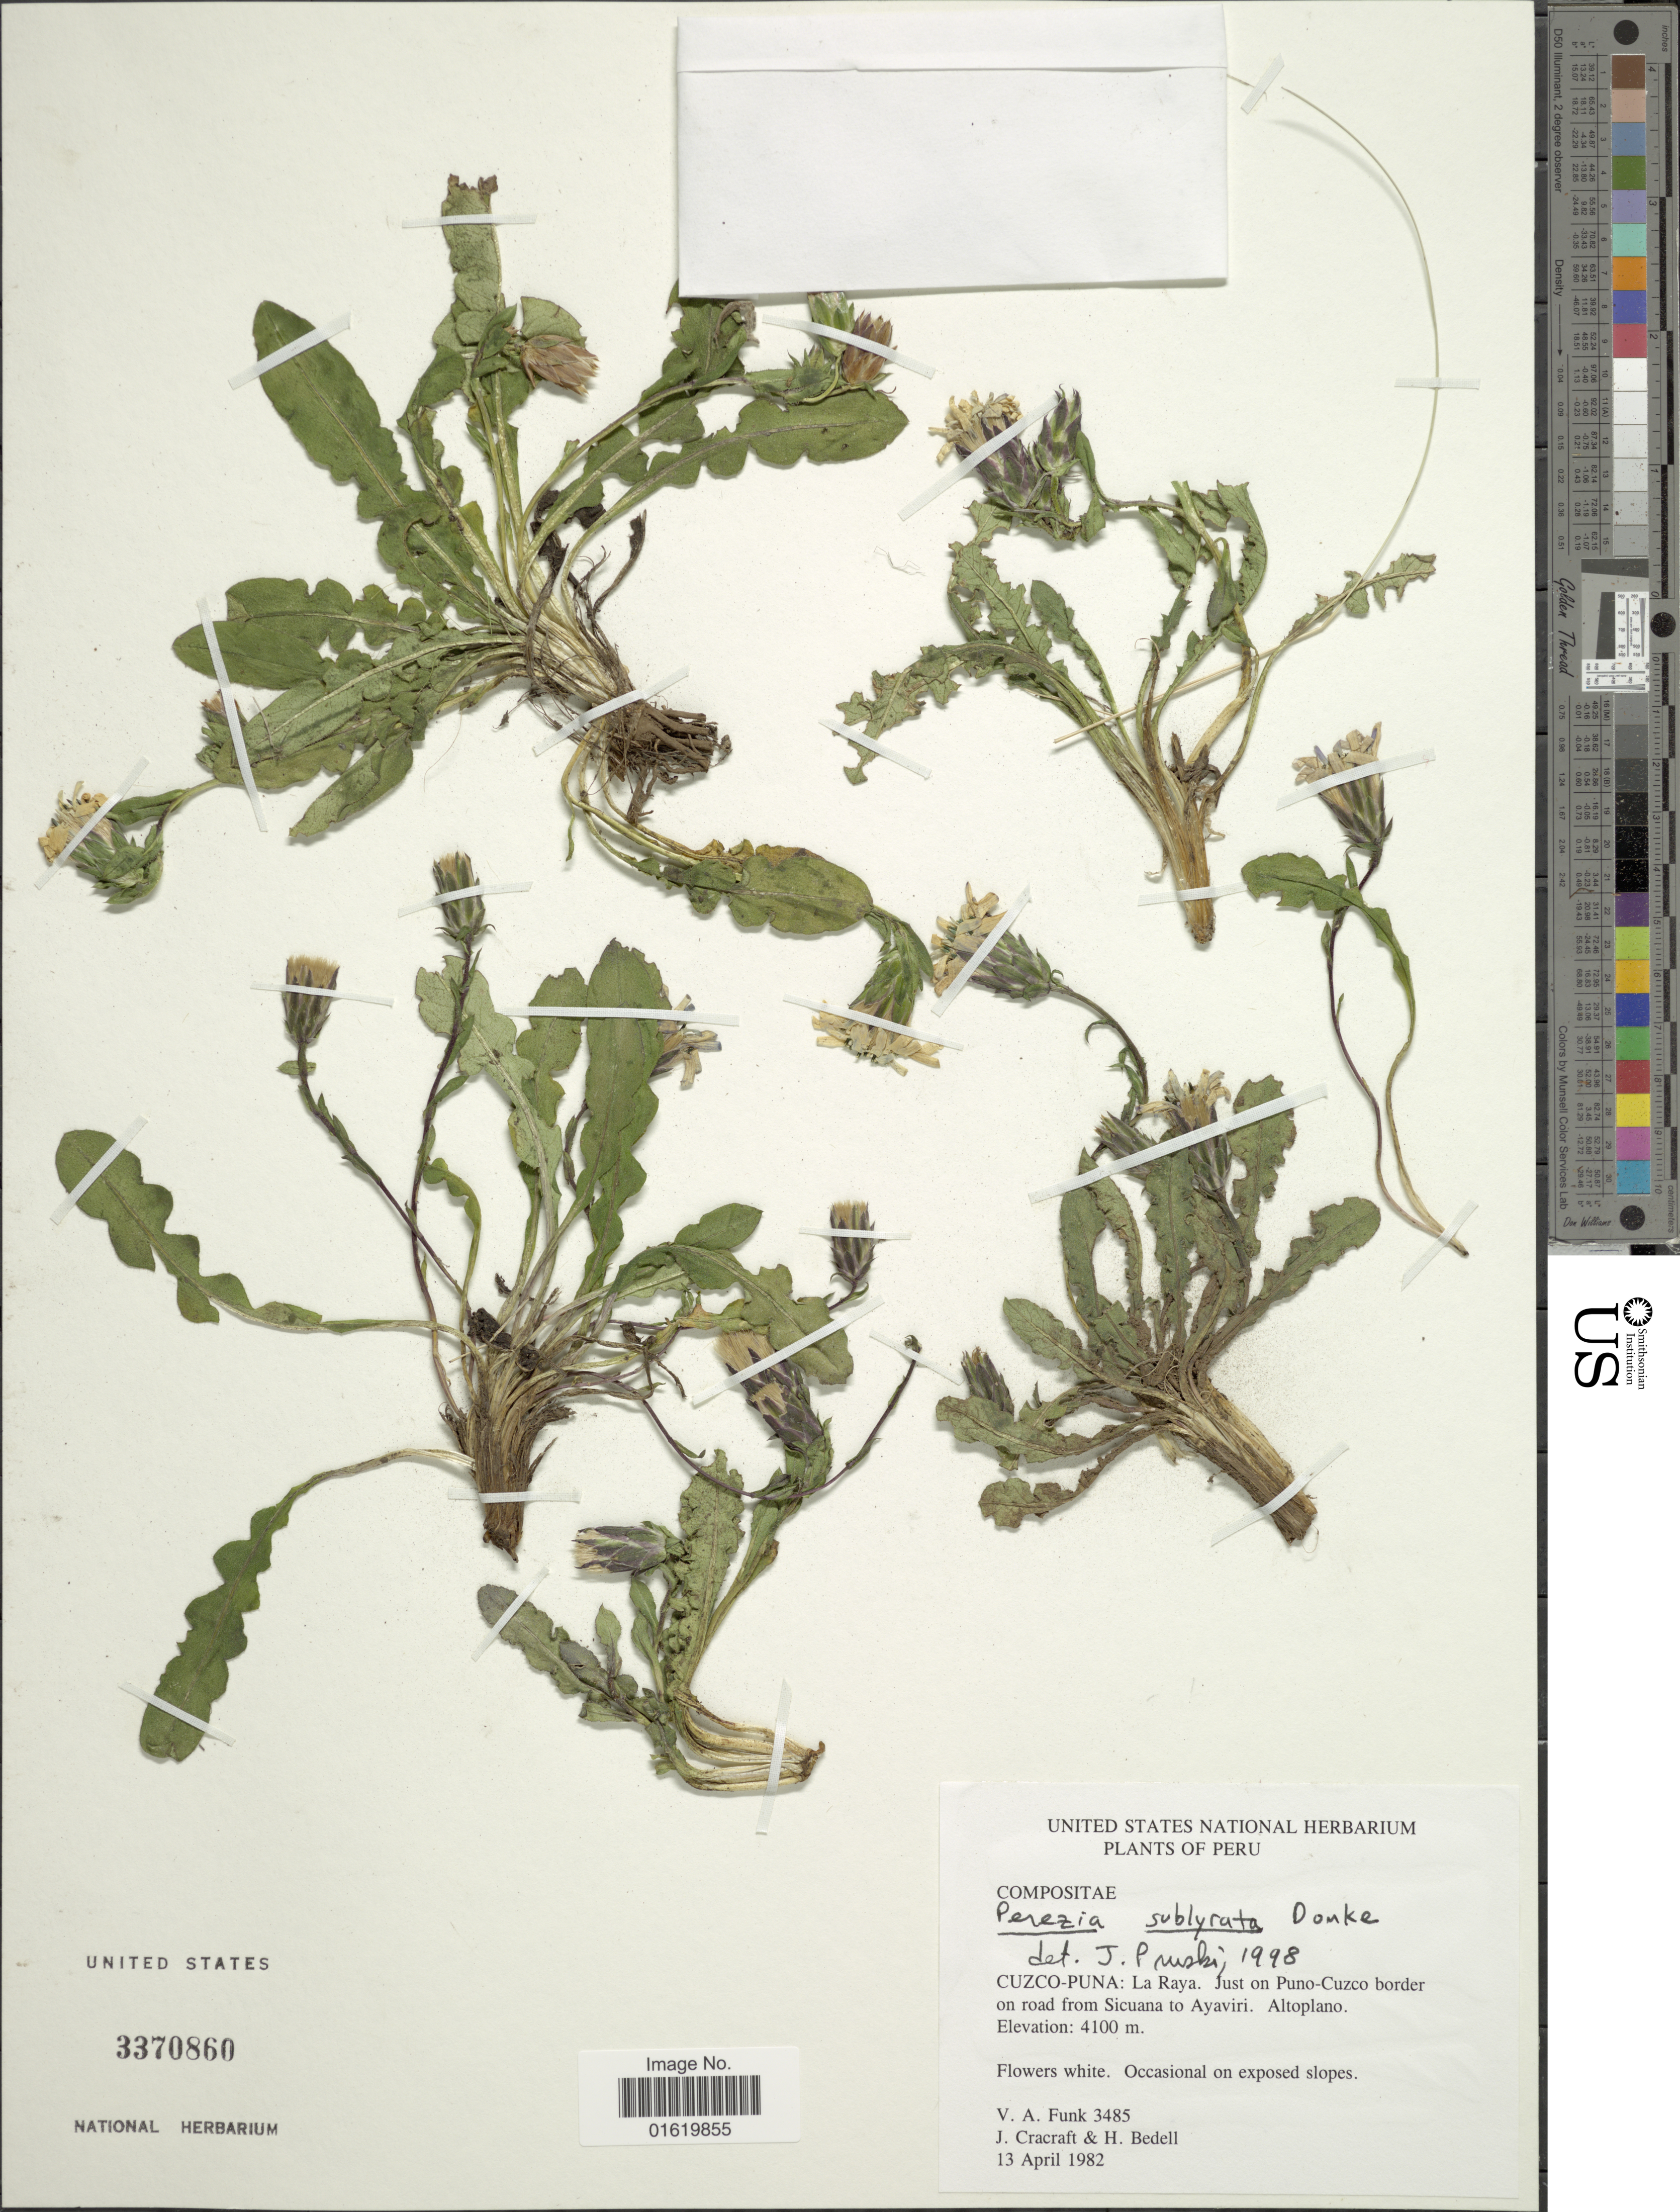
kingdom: Plantae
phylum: Tracheophyta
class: Magnoliopsida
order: Asterales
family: Asteraceae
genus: Perezia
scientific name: Perezia sublyrata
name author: Domke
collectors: V. Funk, J. L. Cracraft & H. Bedell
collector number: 3485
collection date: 1982-04-13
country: Peru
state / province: Cusco / Puno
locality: La Raya. Just on Puno-Cuzco border on road from Sicuana to Ayaviri. Altoplano.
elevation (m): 4100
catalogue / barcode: US 3370860